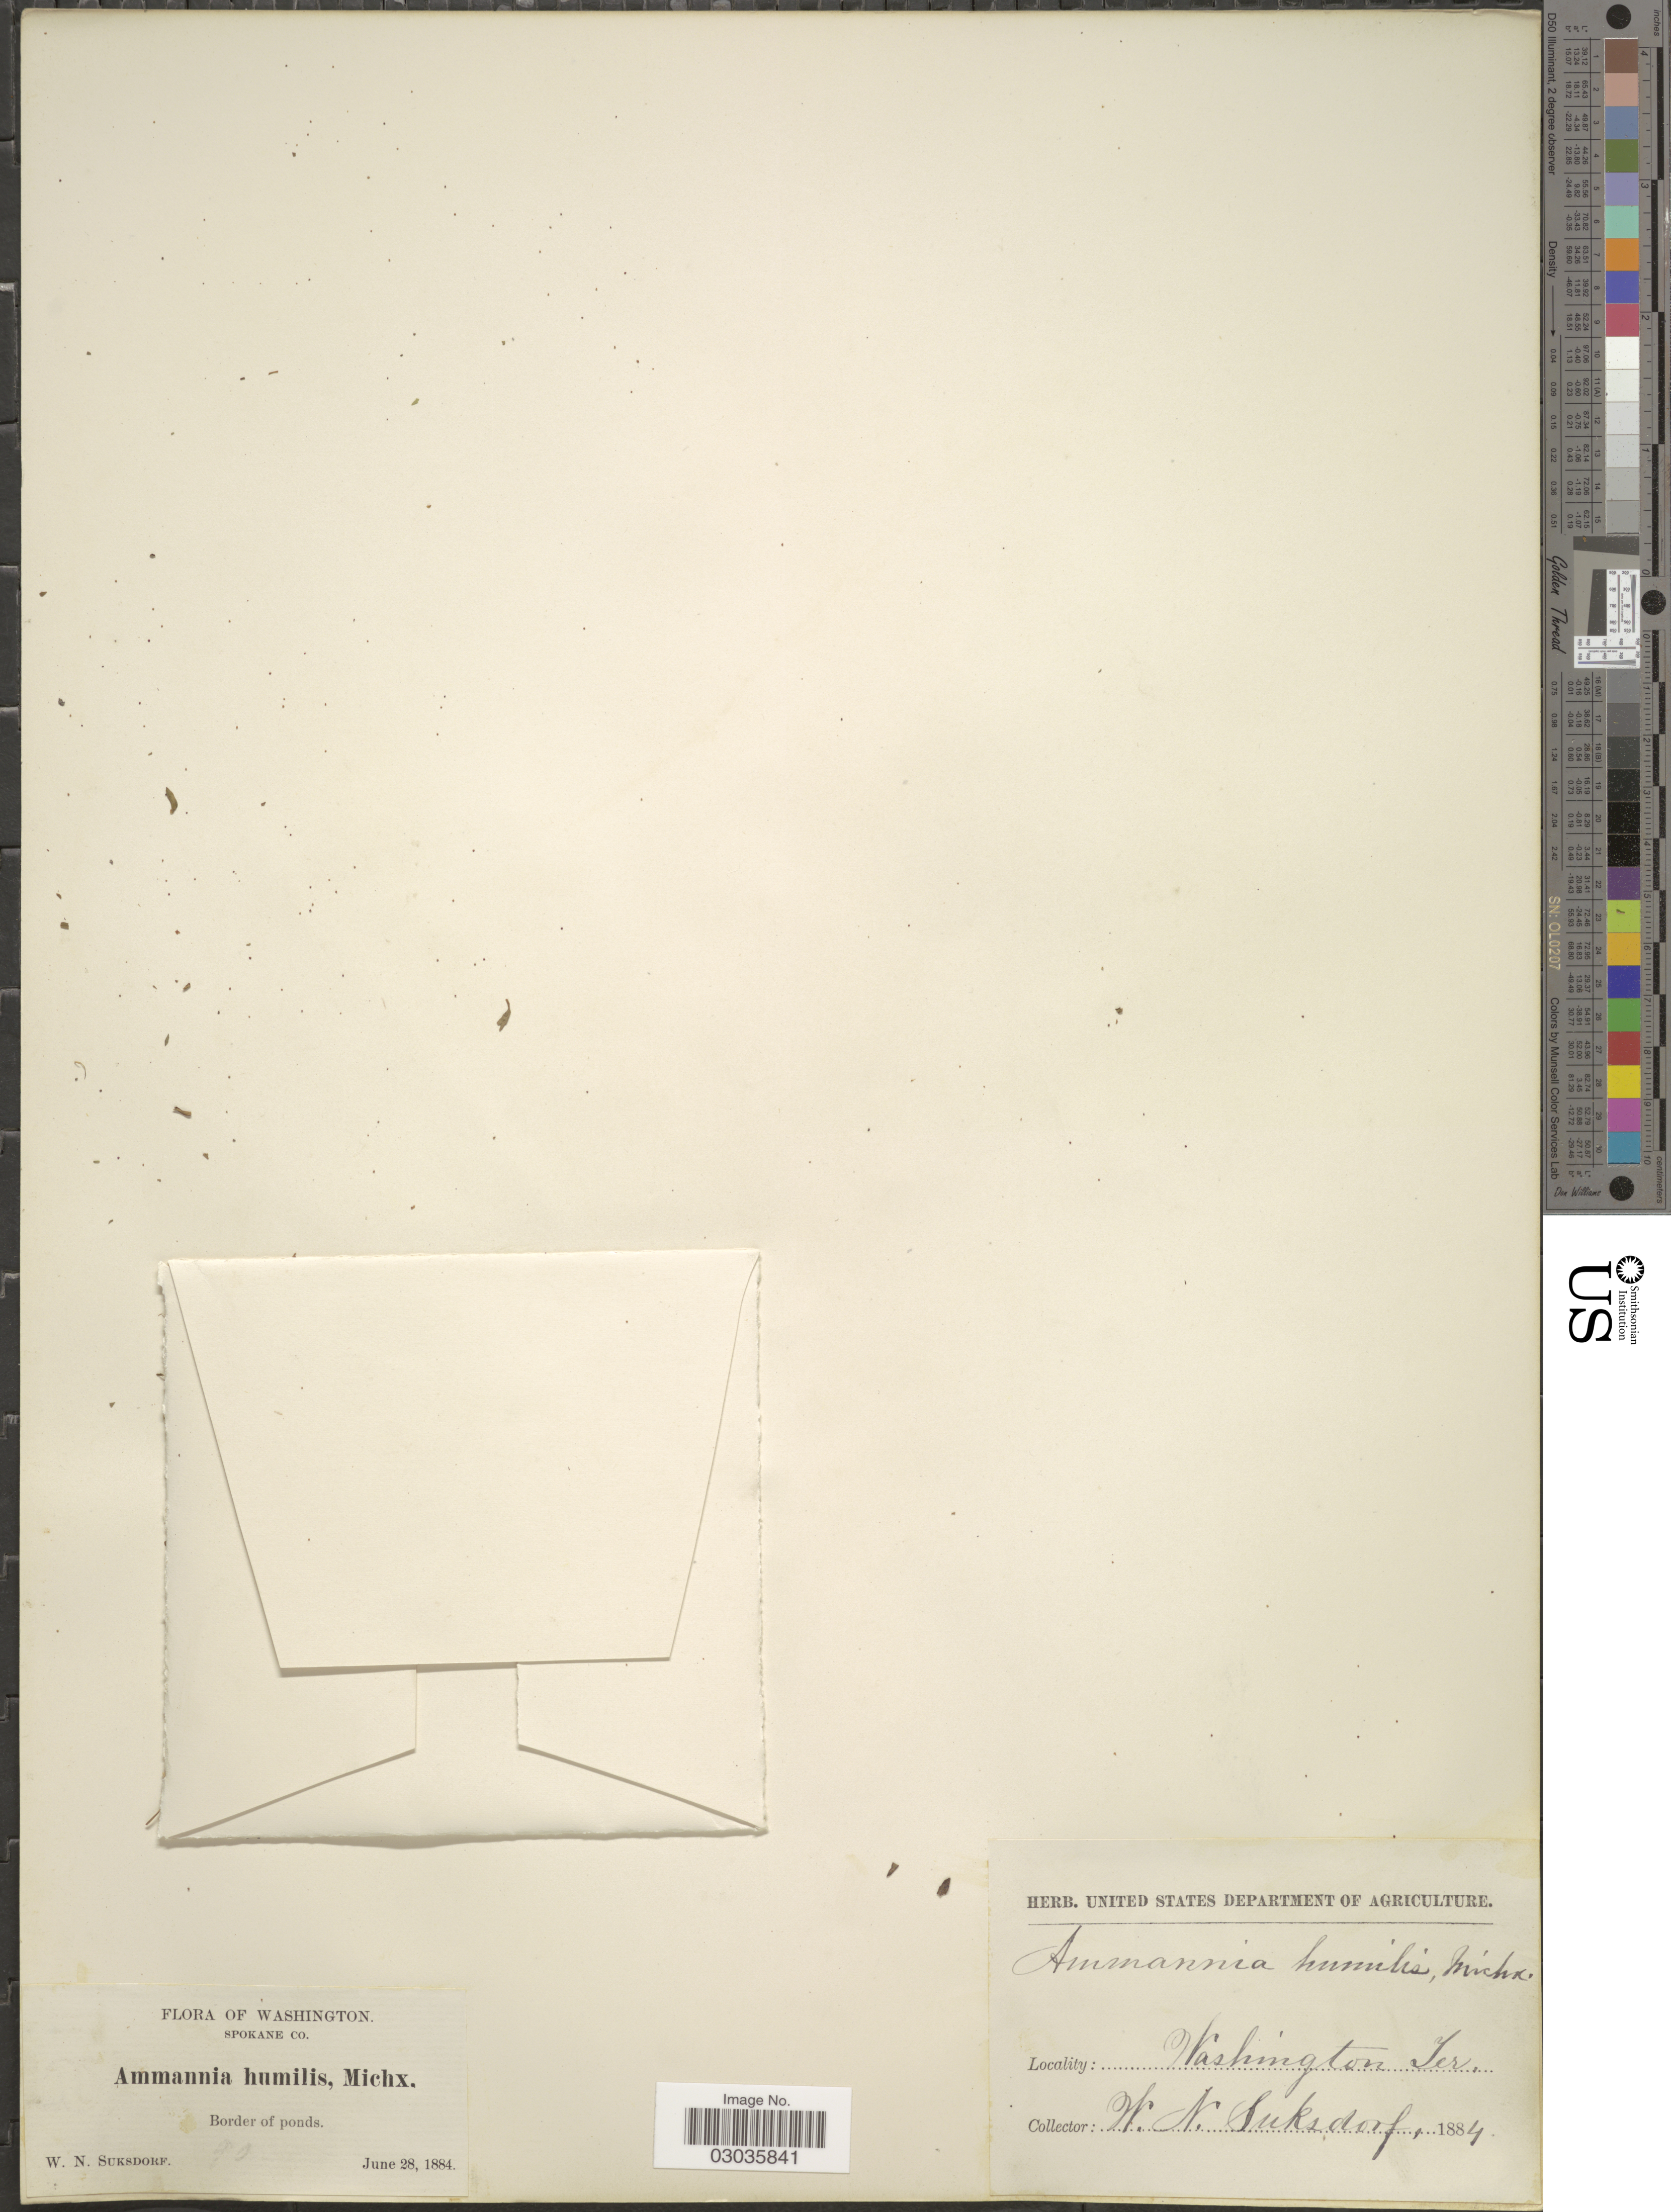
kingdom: Plantae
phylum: Tracheophyta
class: Magnoliopsida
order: Myrtales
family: Lythraceae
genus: Rotala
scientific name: Rotala ramosior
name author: (L.) Koehne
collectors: W. N. Suksdorf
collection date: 1884-06-28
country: United States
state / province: Washington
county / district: Spokane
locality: Spokane Co. Border of ponds. Washington Ter.